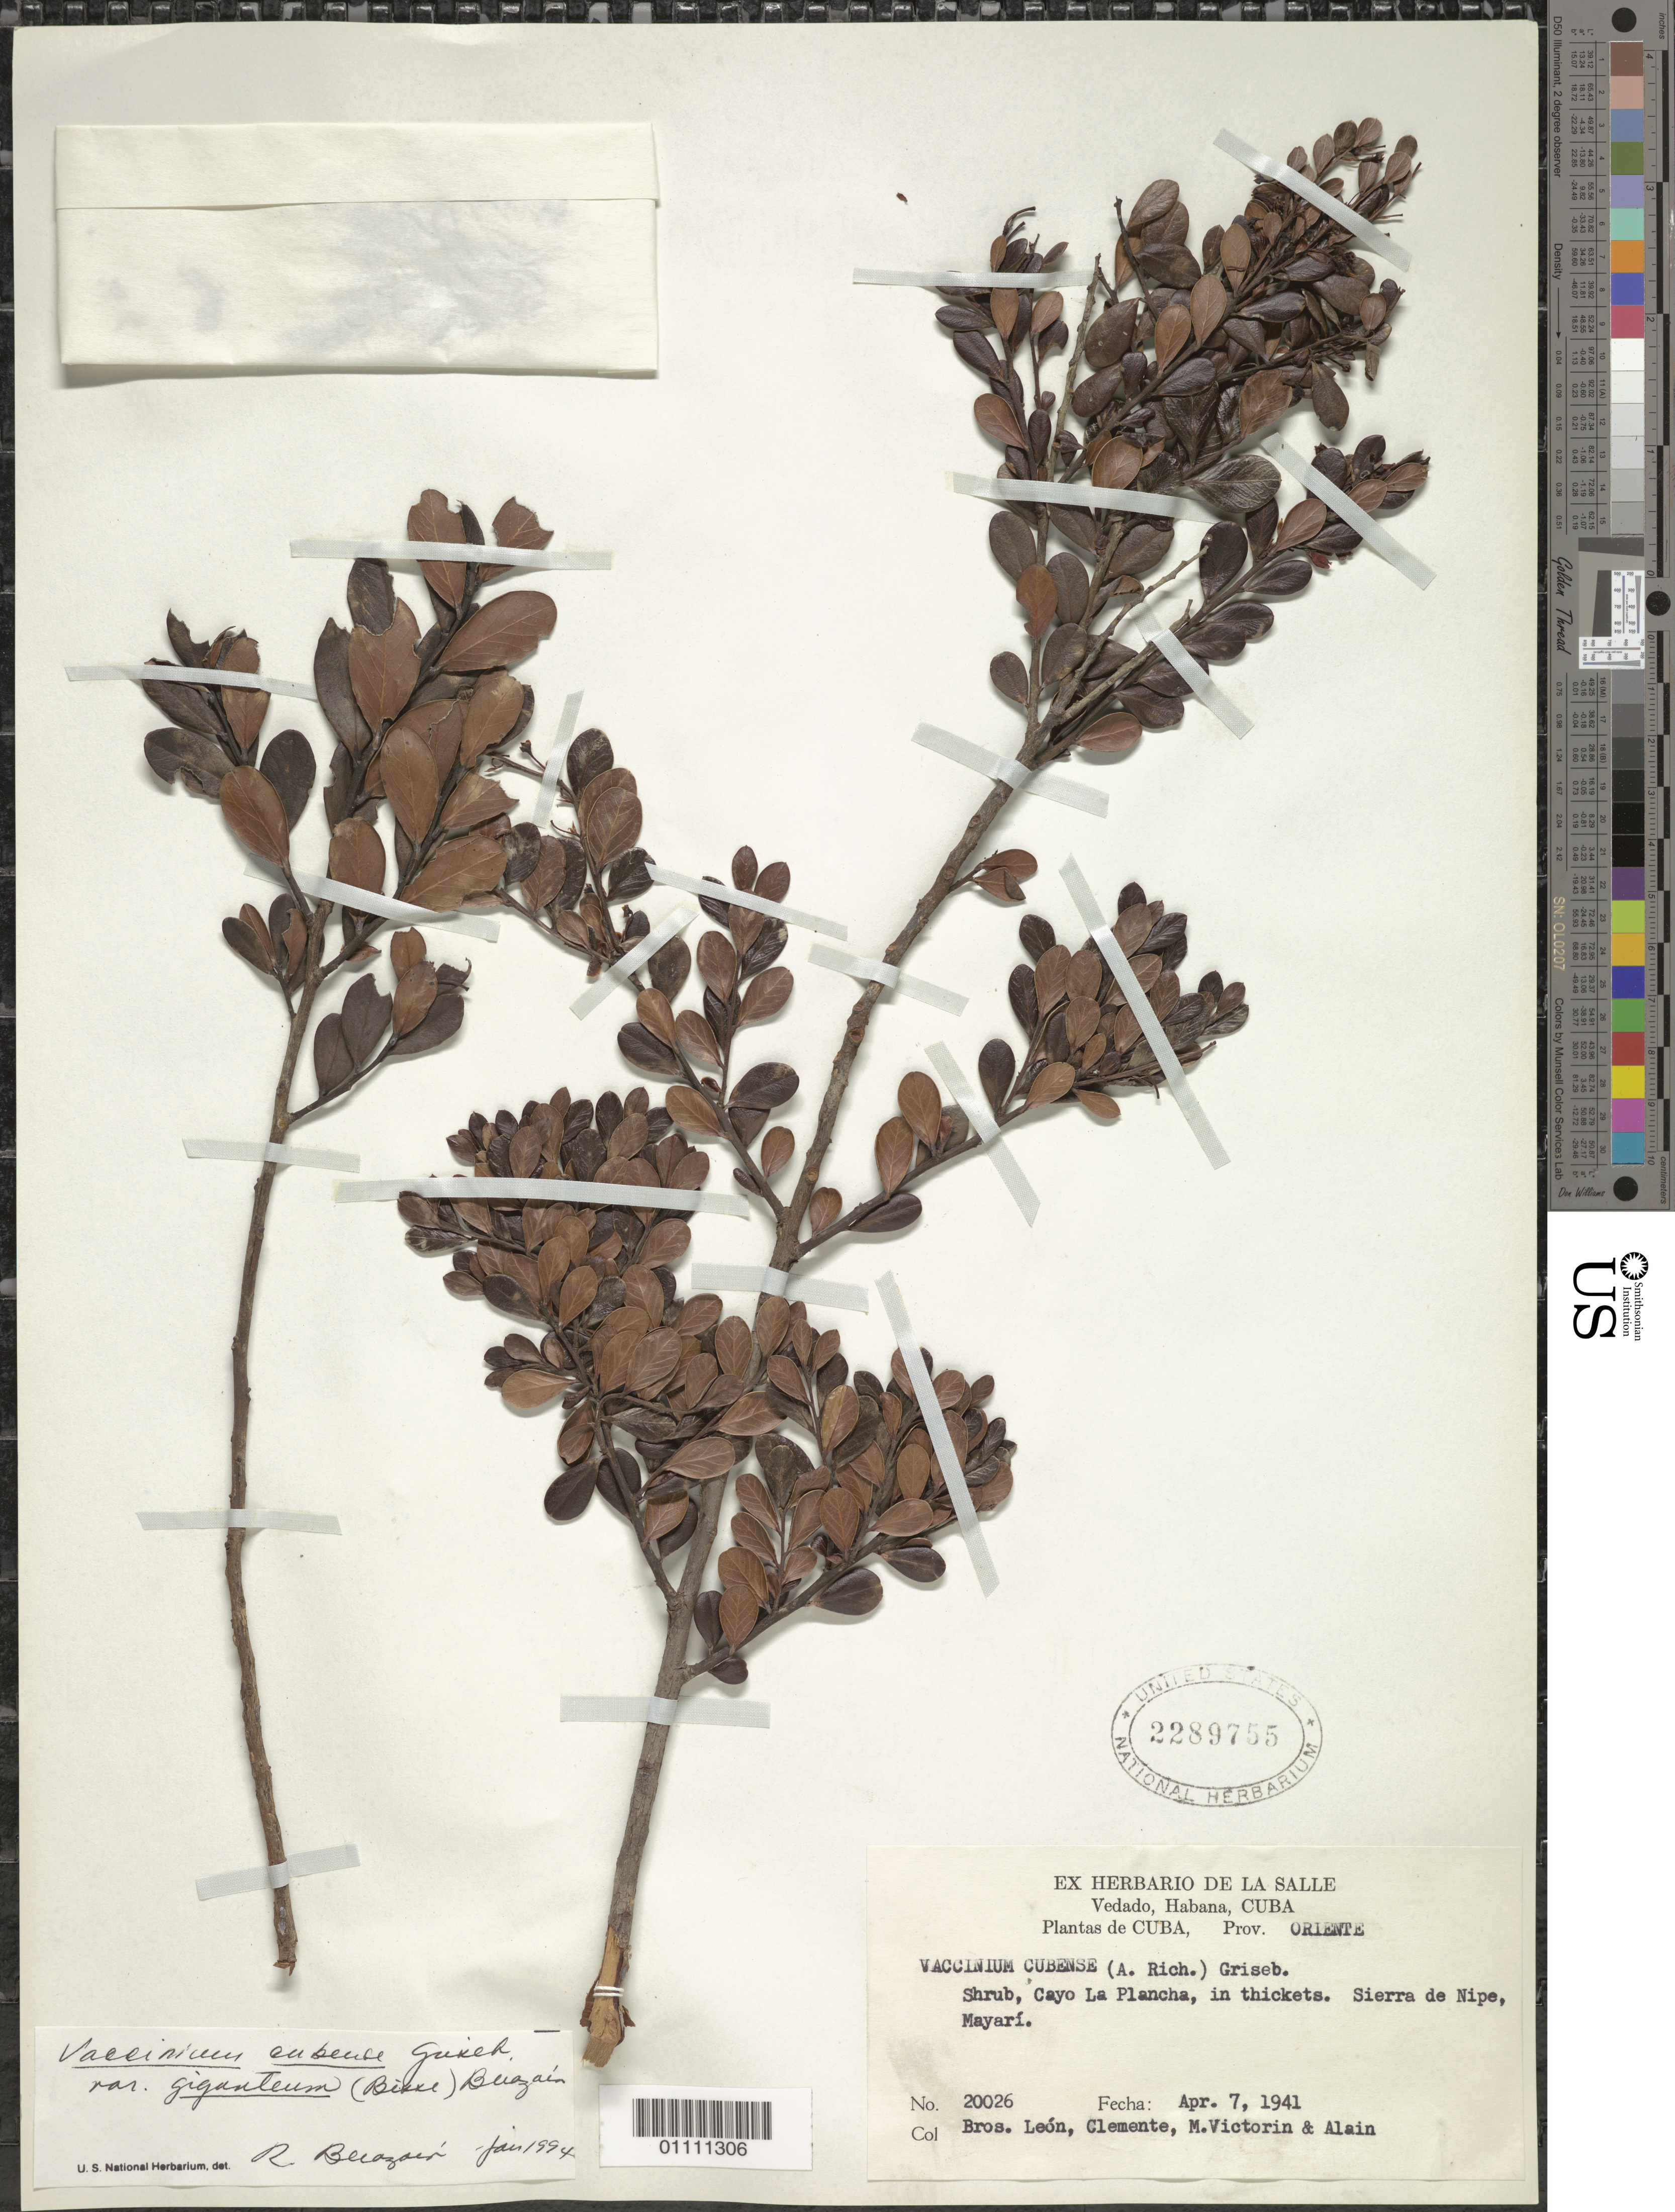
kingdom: Plantae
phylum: Tracheophyta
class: Magnoliopsida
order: Ericales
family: Ericaceae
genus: Vaccinium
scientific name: Vaccinium cubense var. giganteum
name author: (Bisse) R. Berazaín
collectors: Bro. León, Bro. Clemente, F. Victorin & A. H. Liogier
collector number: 20026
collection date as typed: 07 Apr 1941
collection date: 1941-04-07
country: Cuba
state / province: Holguín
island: Cuba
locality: Cayo La Plancha, in thickets Sierra de Nipe, Mayari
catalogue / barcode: US 2289755